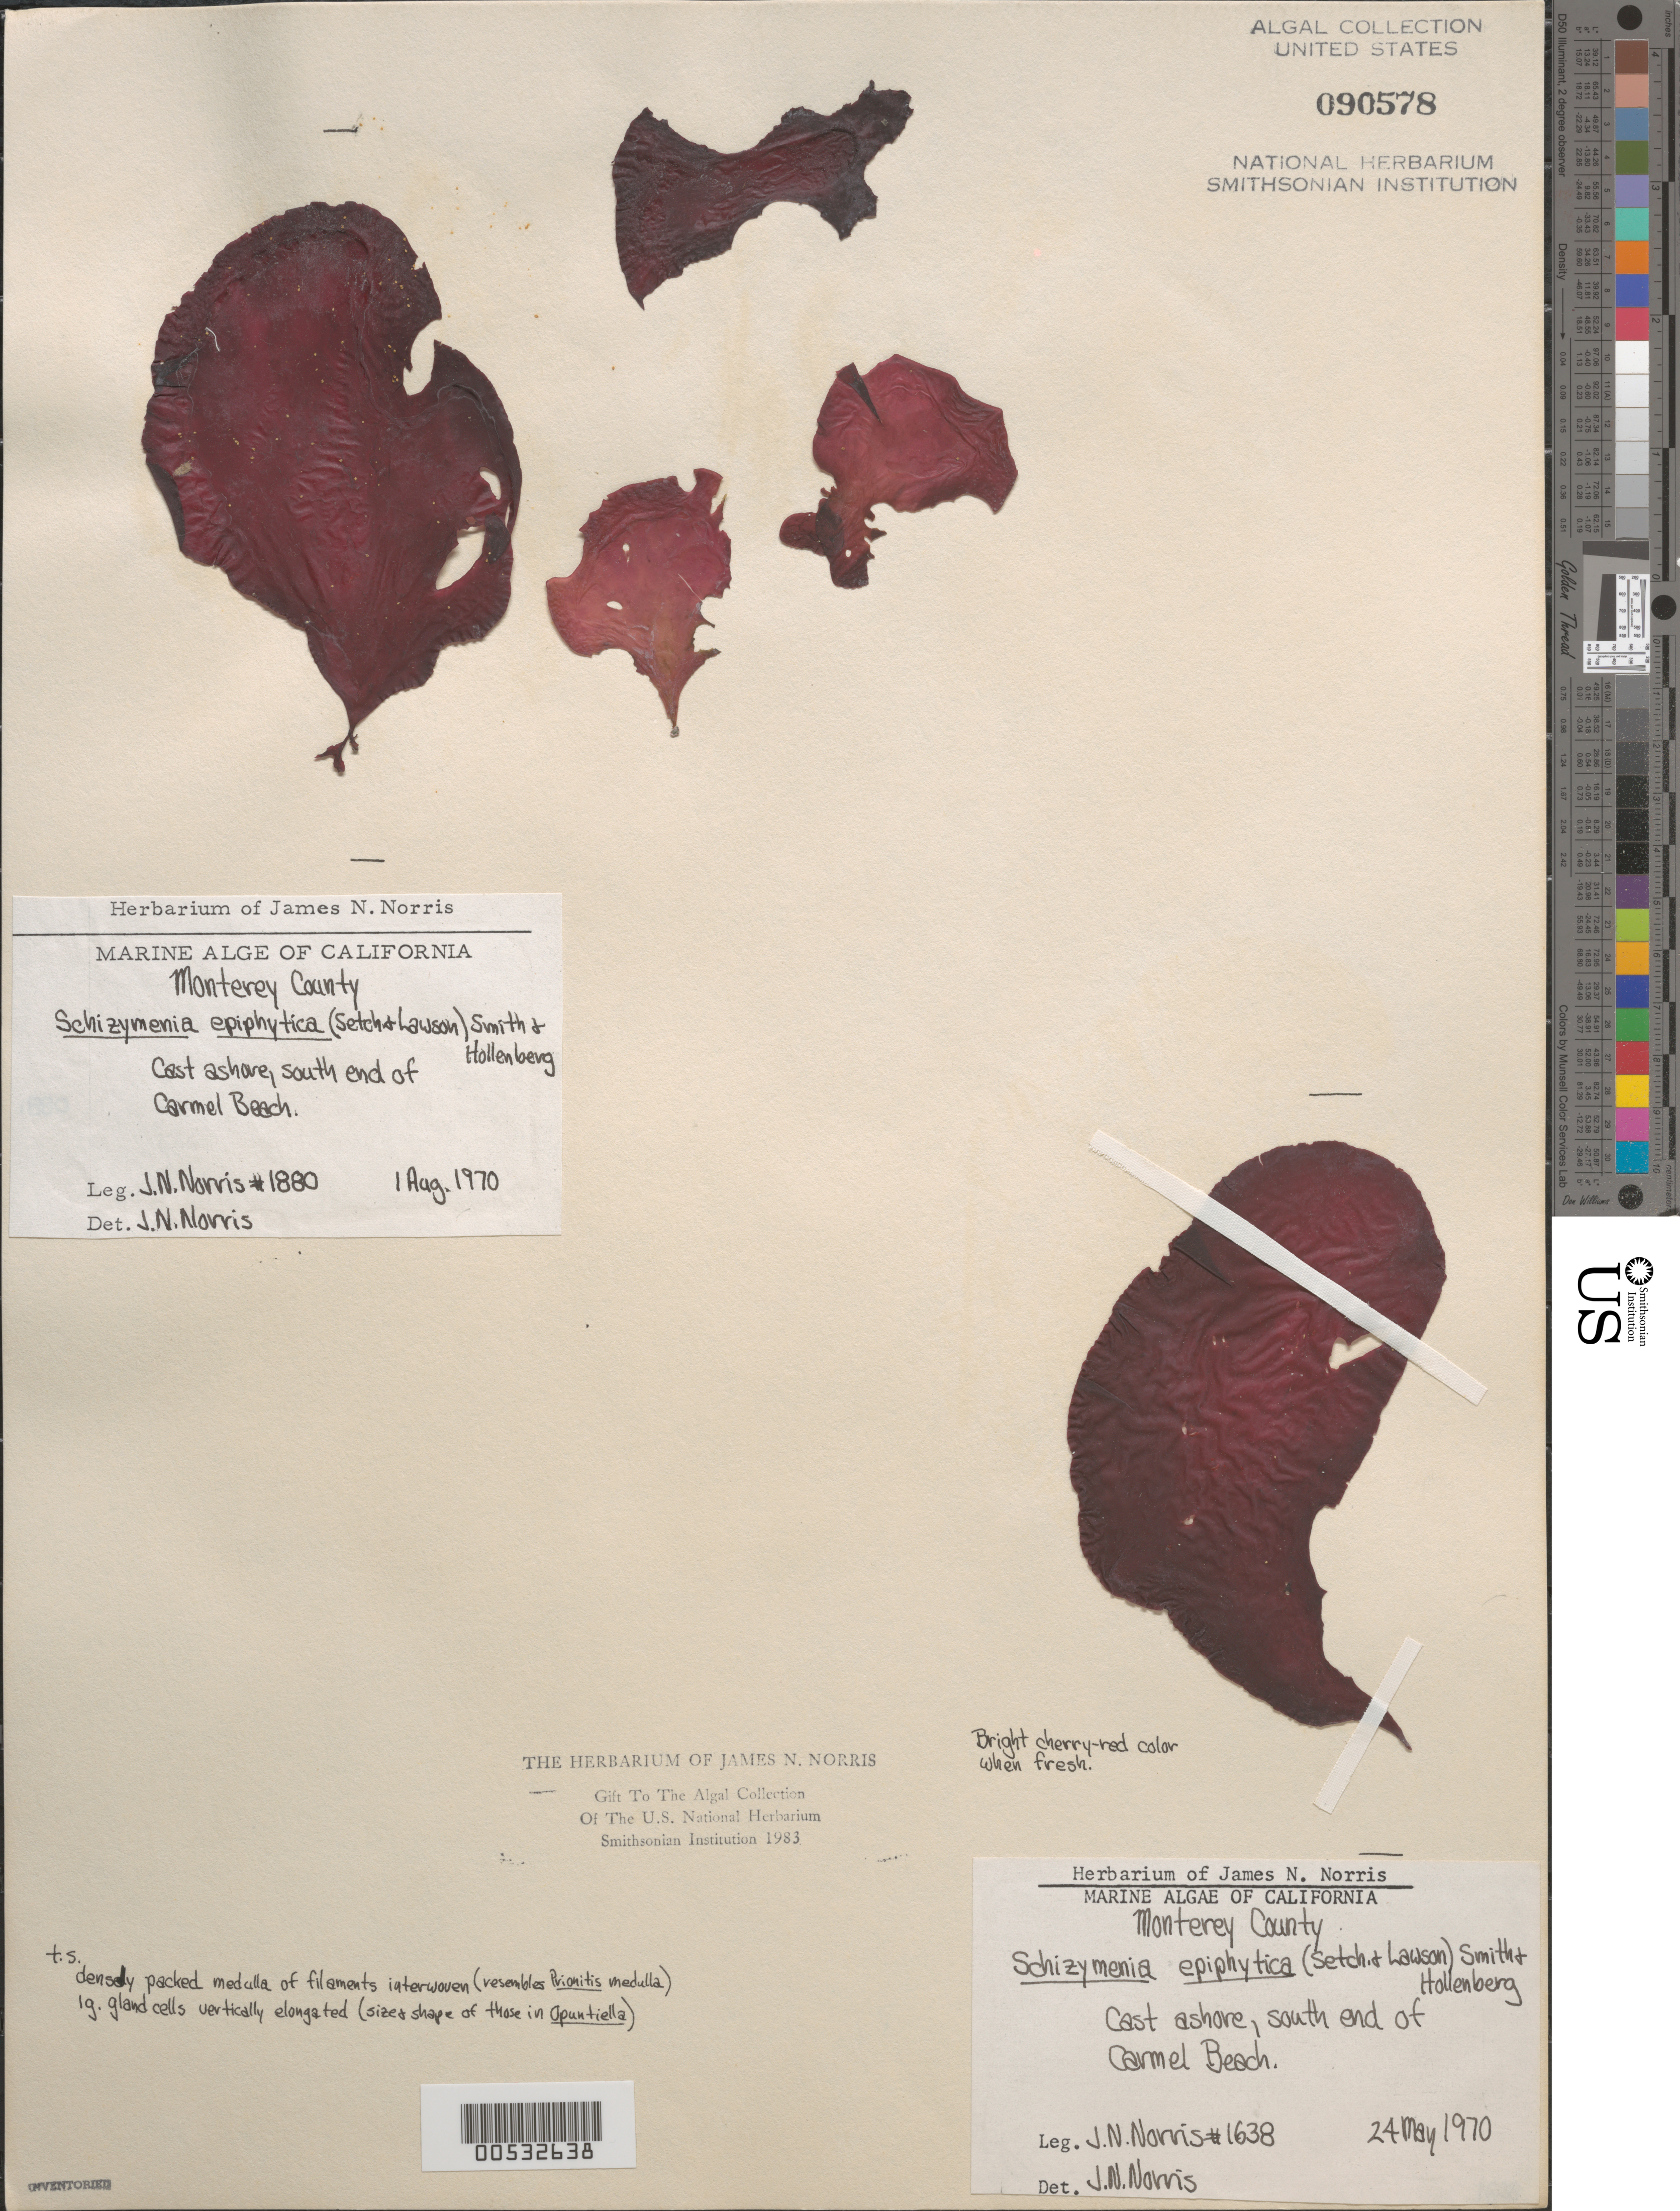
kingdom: Plantae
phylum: Rhodophyta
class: Florideophyceae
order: Gigartinales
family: Furcellariaceae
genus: Peyssonneliopsis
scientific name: Peyssonneliopsis epiphytica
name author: Setch. & G.W. Lawson in Setch.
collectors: J. N. Norris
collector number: JN-1638 & JN-1880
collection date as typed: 24 May 1970 and 01 Aug 1970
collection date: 1970-05-24,1970-08-01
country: United States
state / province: California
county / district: Monterey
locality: Carmel Beach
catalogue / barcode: US 90578